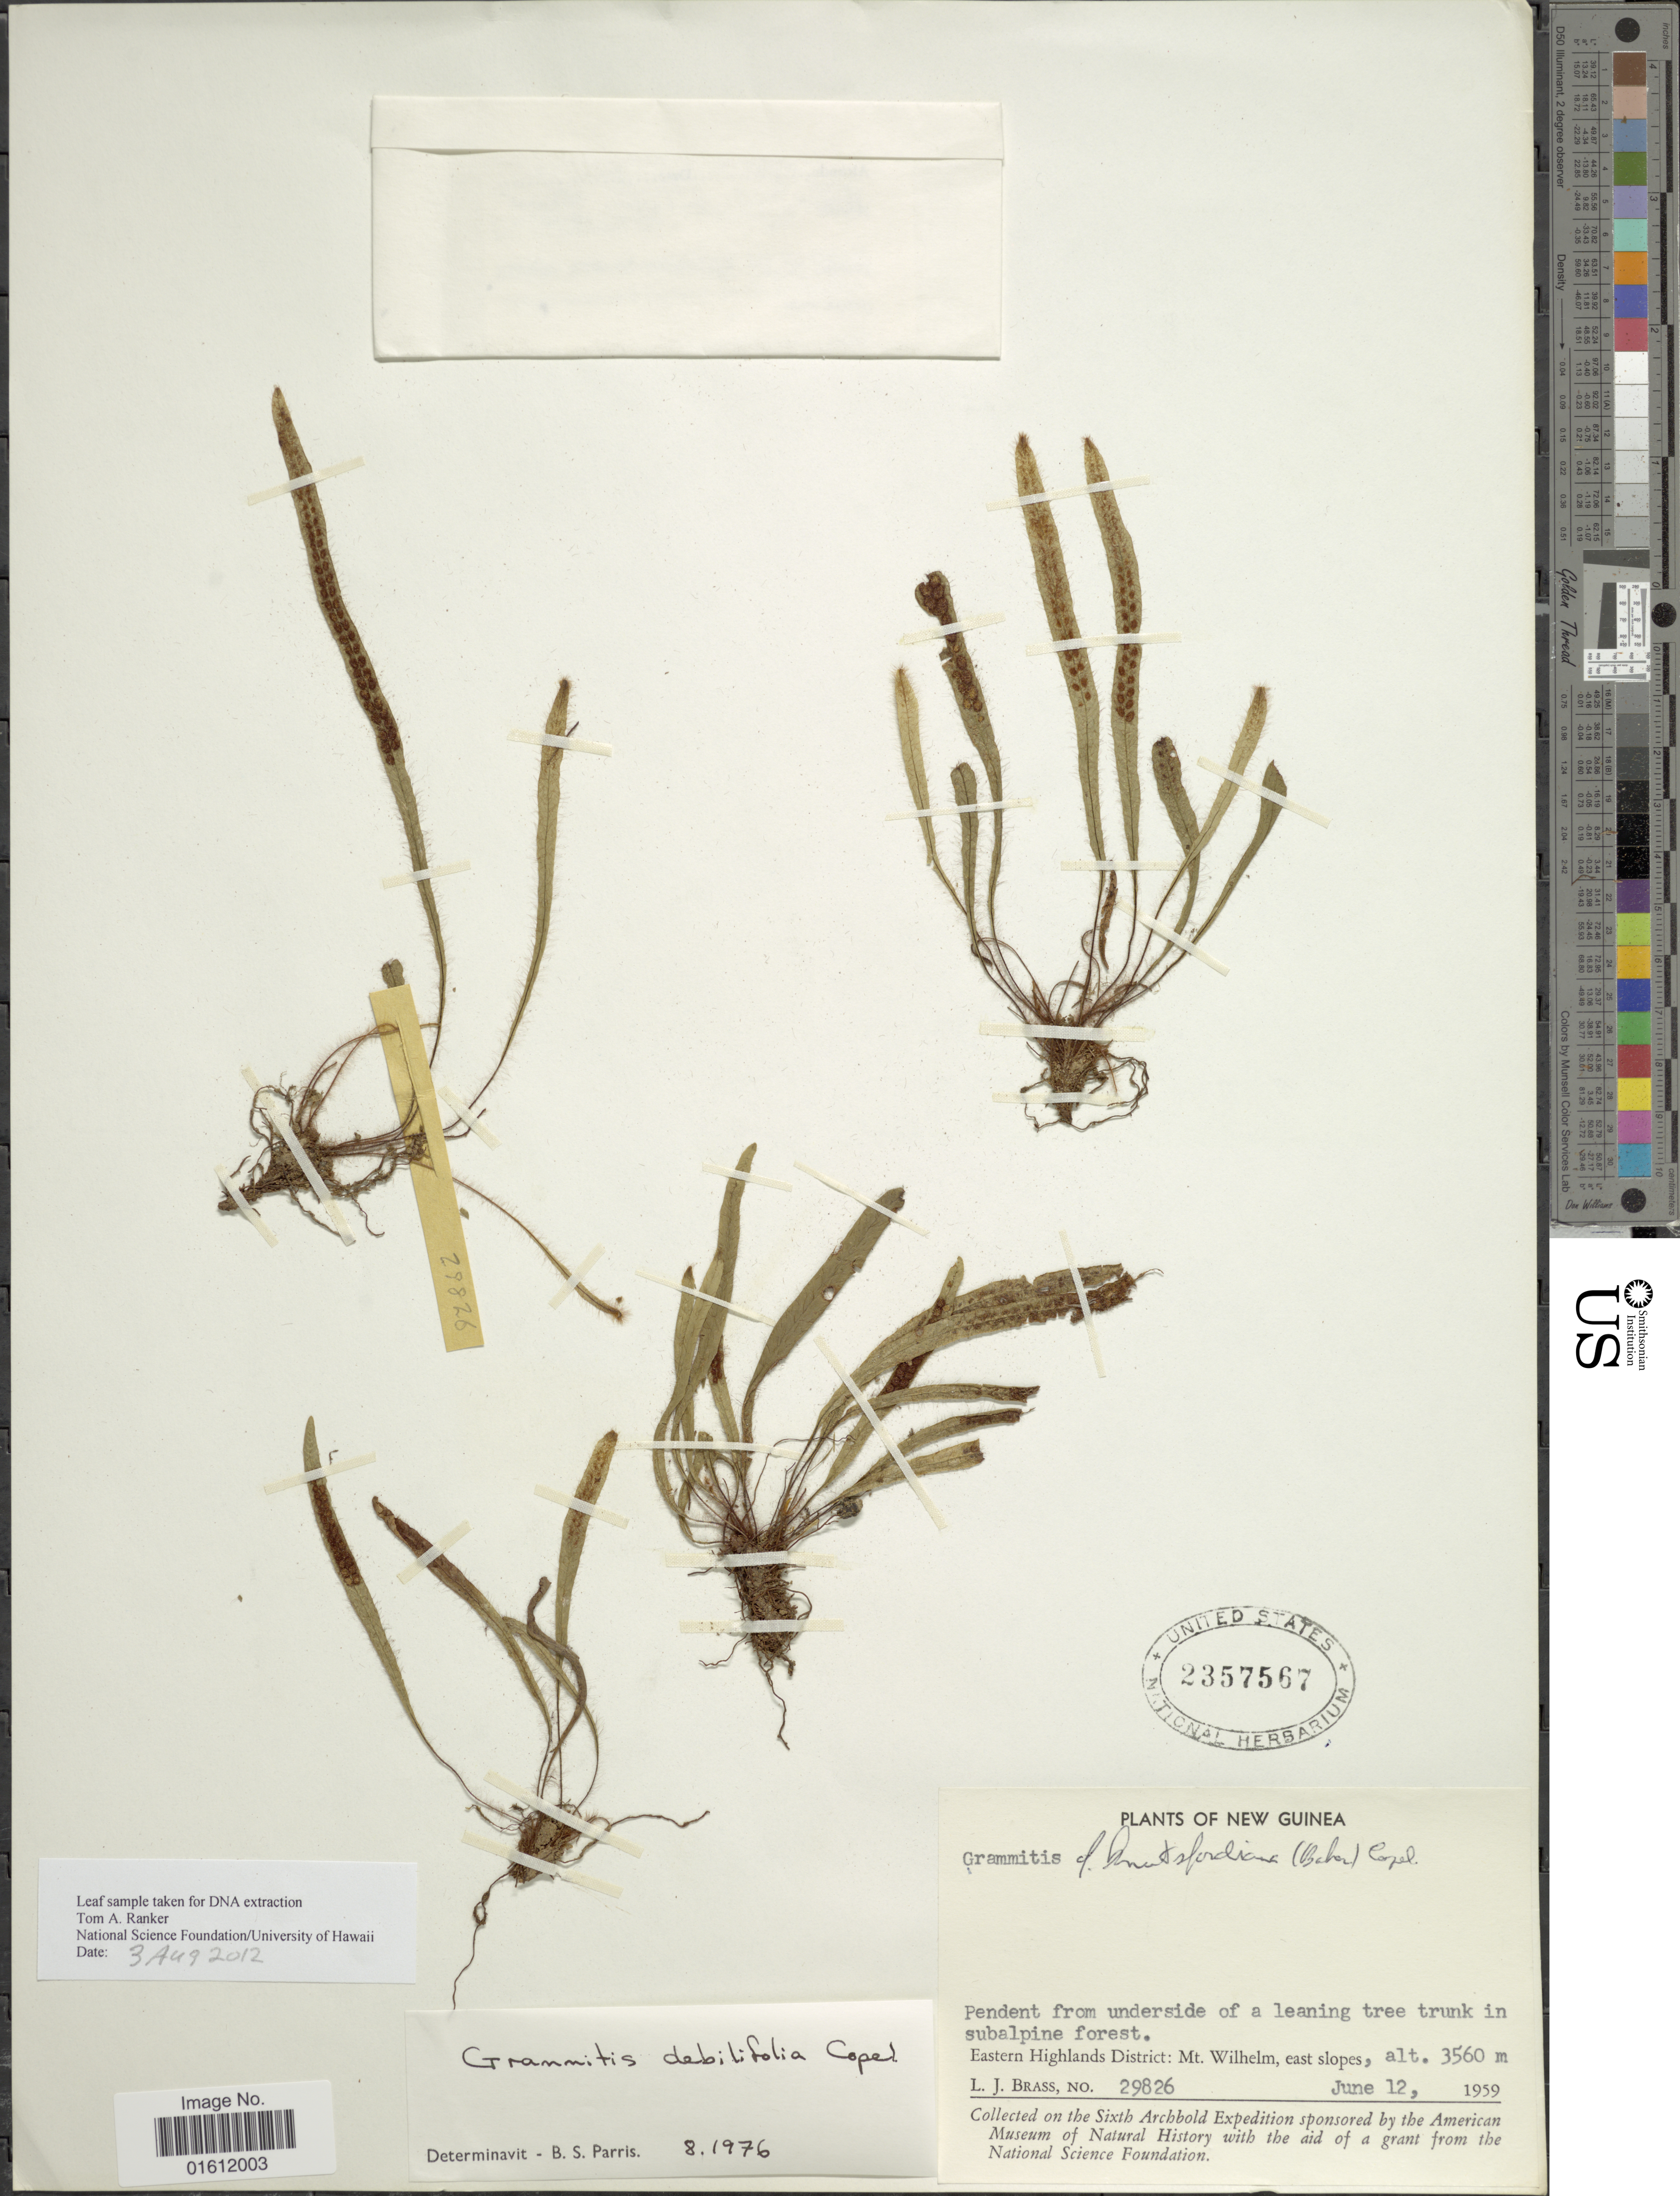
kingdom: Plantae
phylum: Tracheophyta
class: Polypodiopsida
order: Polypodiales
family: Polypodiaceae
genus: Oreogrammitis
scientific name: Oreogrammitis debilifolia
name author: (Copel.) Parris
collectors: L. J. Brass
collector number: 29826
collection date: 1959-06-12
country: Papua New Guinea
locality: New Guinea, Eastern Highlands District: Mt Wilhelm, east slopes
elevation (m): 3560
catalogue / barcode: US 2357567